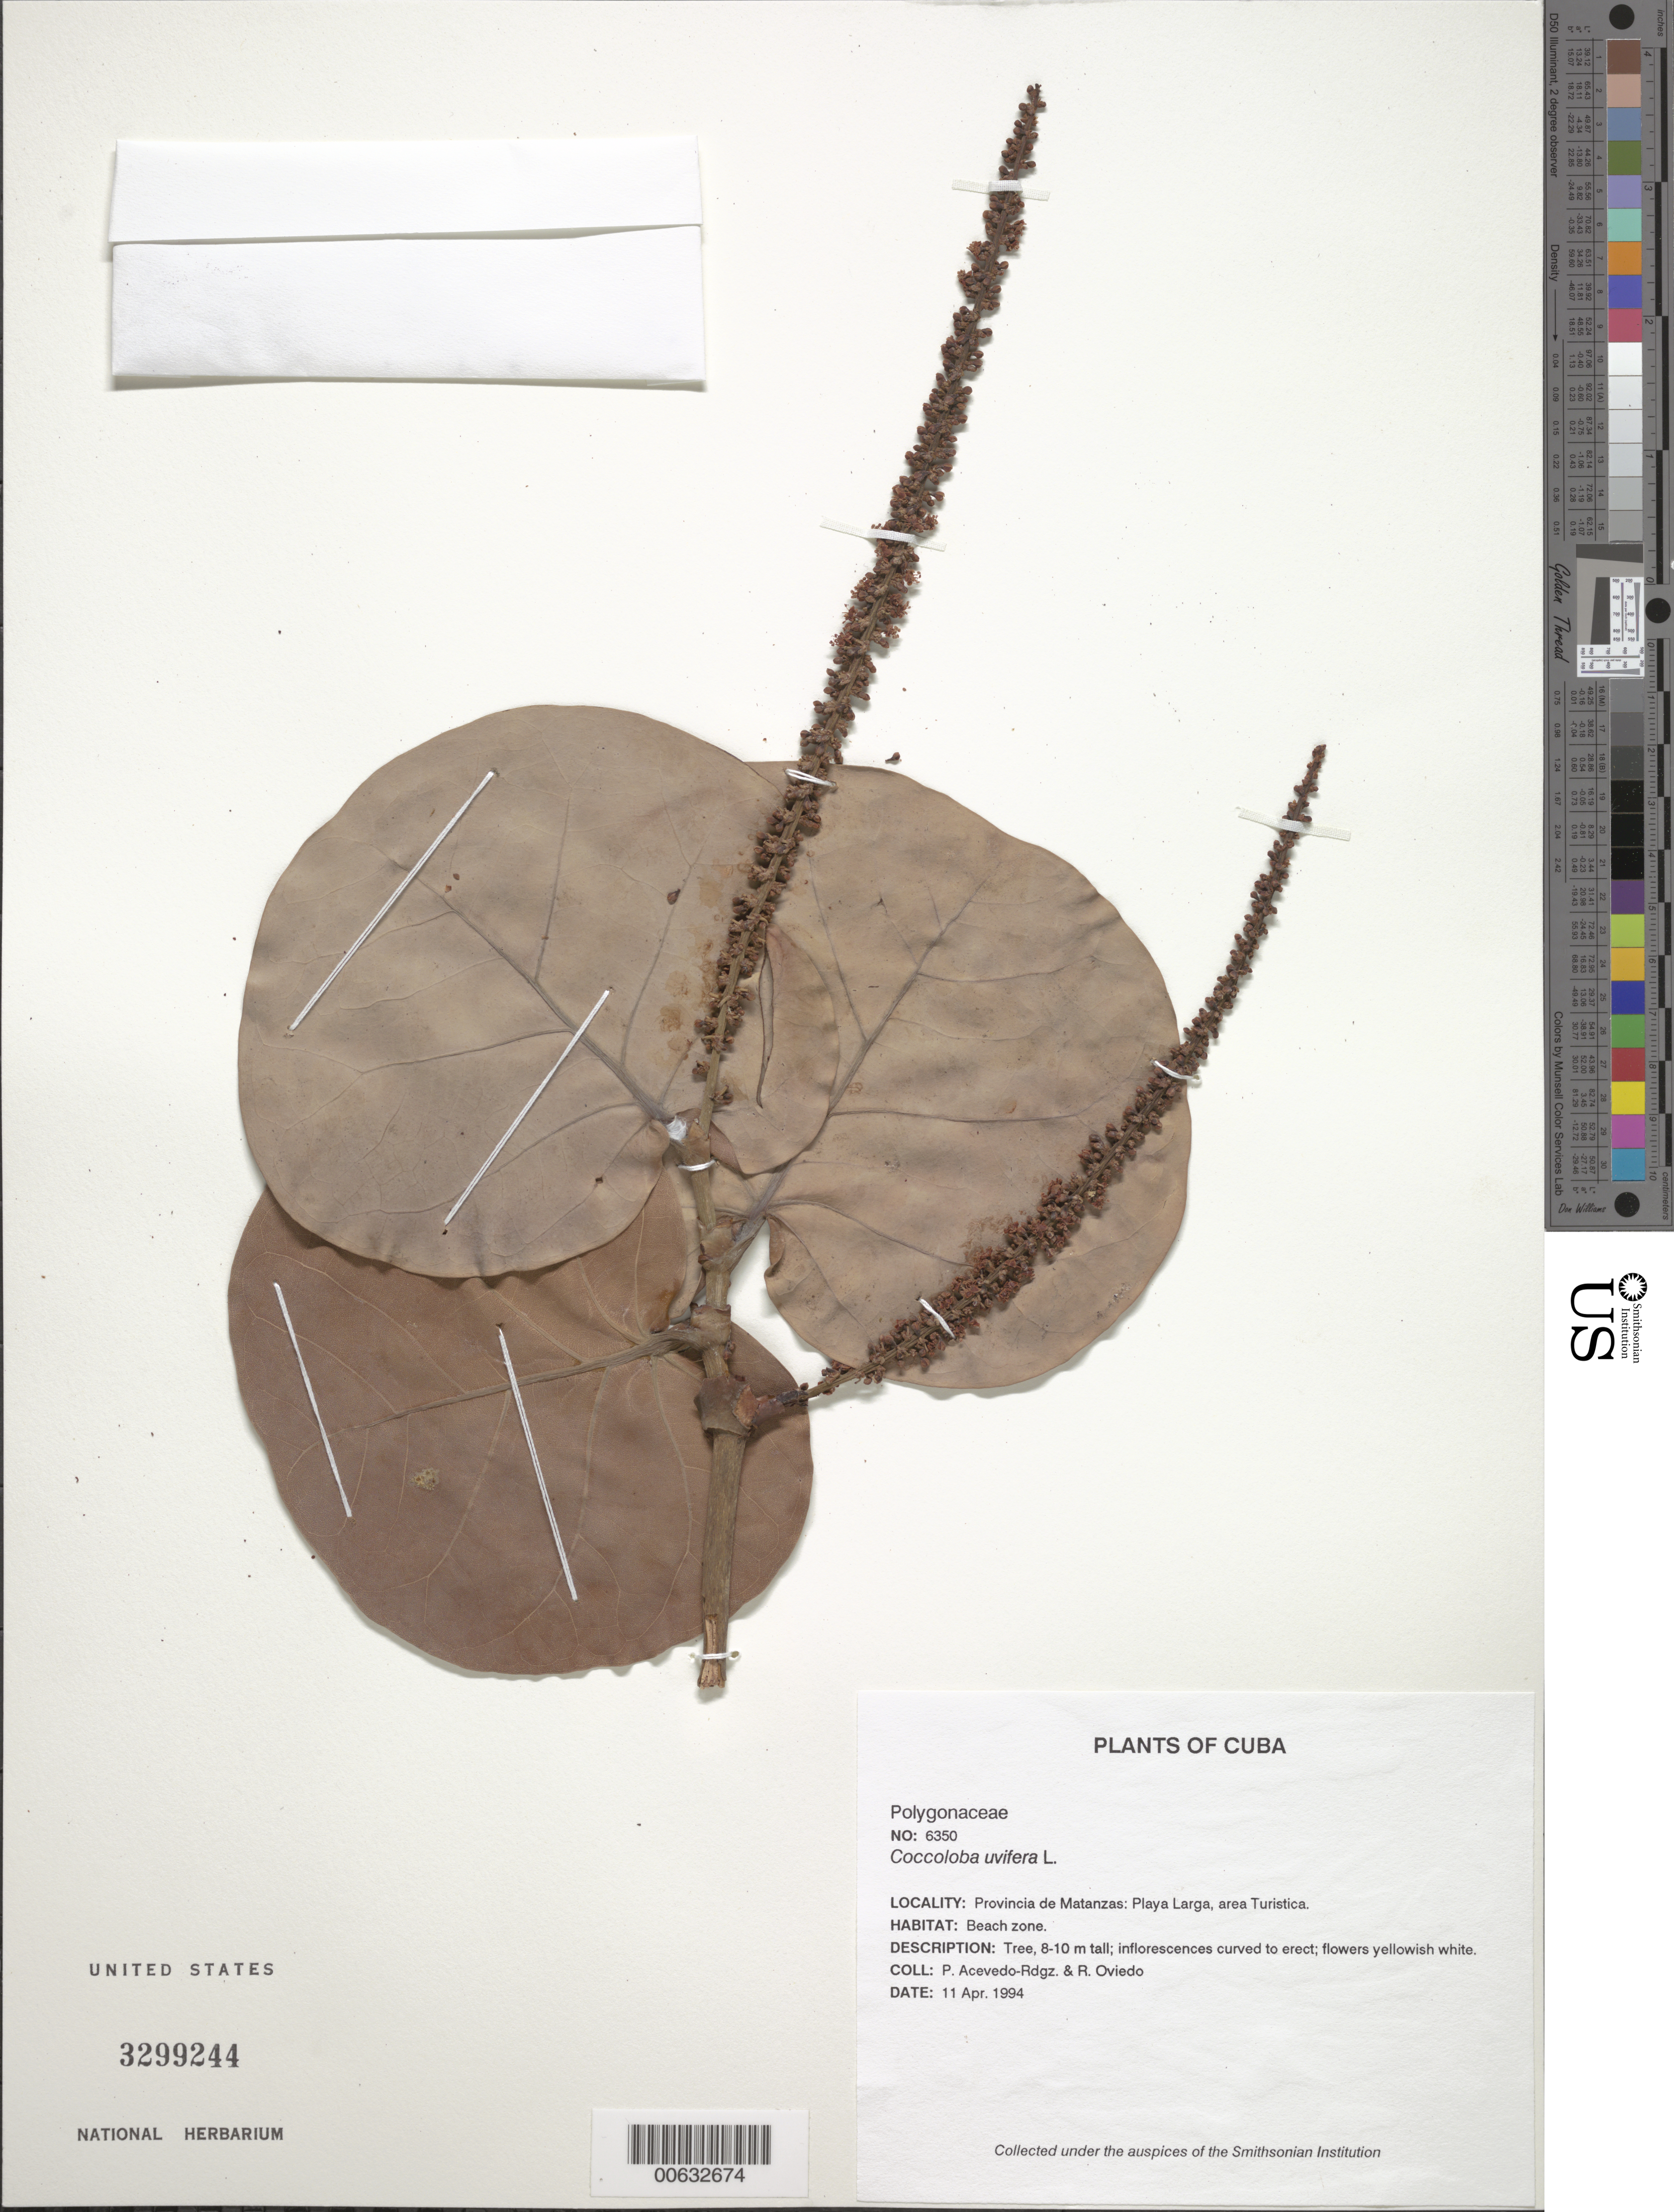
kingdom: Plantae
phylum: Tracheophyta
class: Magnoliopsida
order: Caryophyllales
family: Polygonaceae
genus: Coccoloba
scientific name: Coccoloba uvifera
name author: L.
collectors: P. Acevedo-Rodr. & R. Oviedo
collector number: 6350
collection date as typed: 11 Apr 1994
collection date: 1994-04-11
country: Cuba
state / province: Matanzas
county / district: Municipio de Ciénaga de Zapata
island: Cuba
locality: Provincia de Matanzas: Playa Larga, area Turistica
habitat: Beach zone.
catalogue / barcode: US 3299244